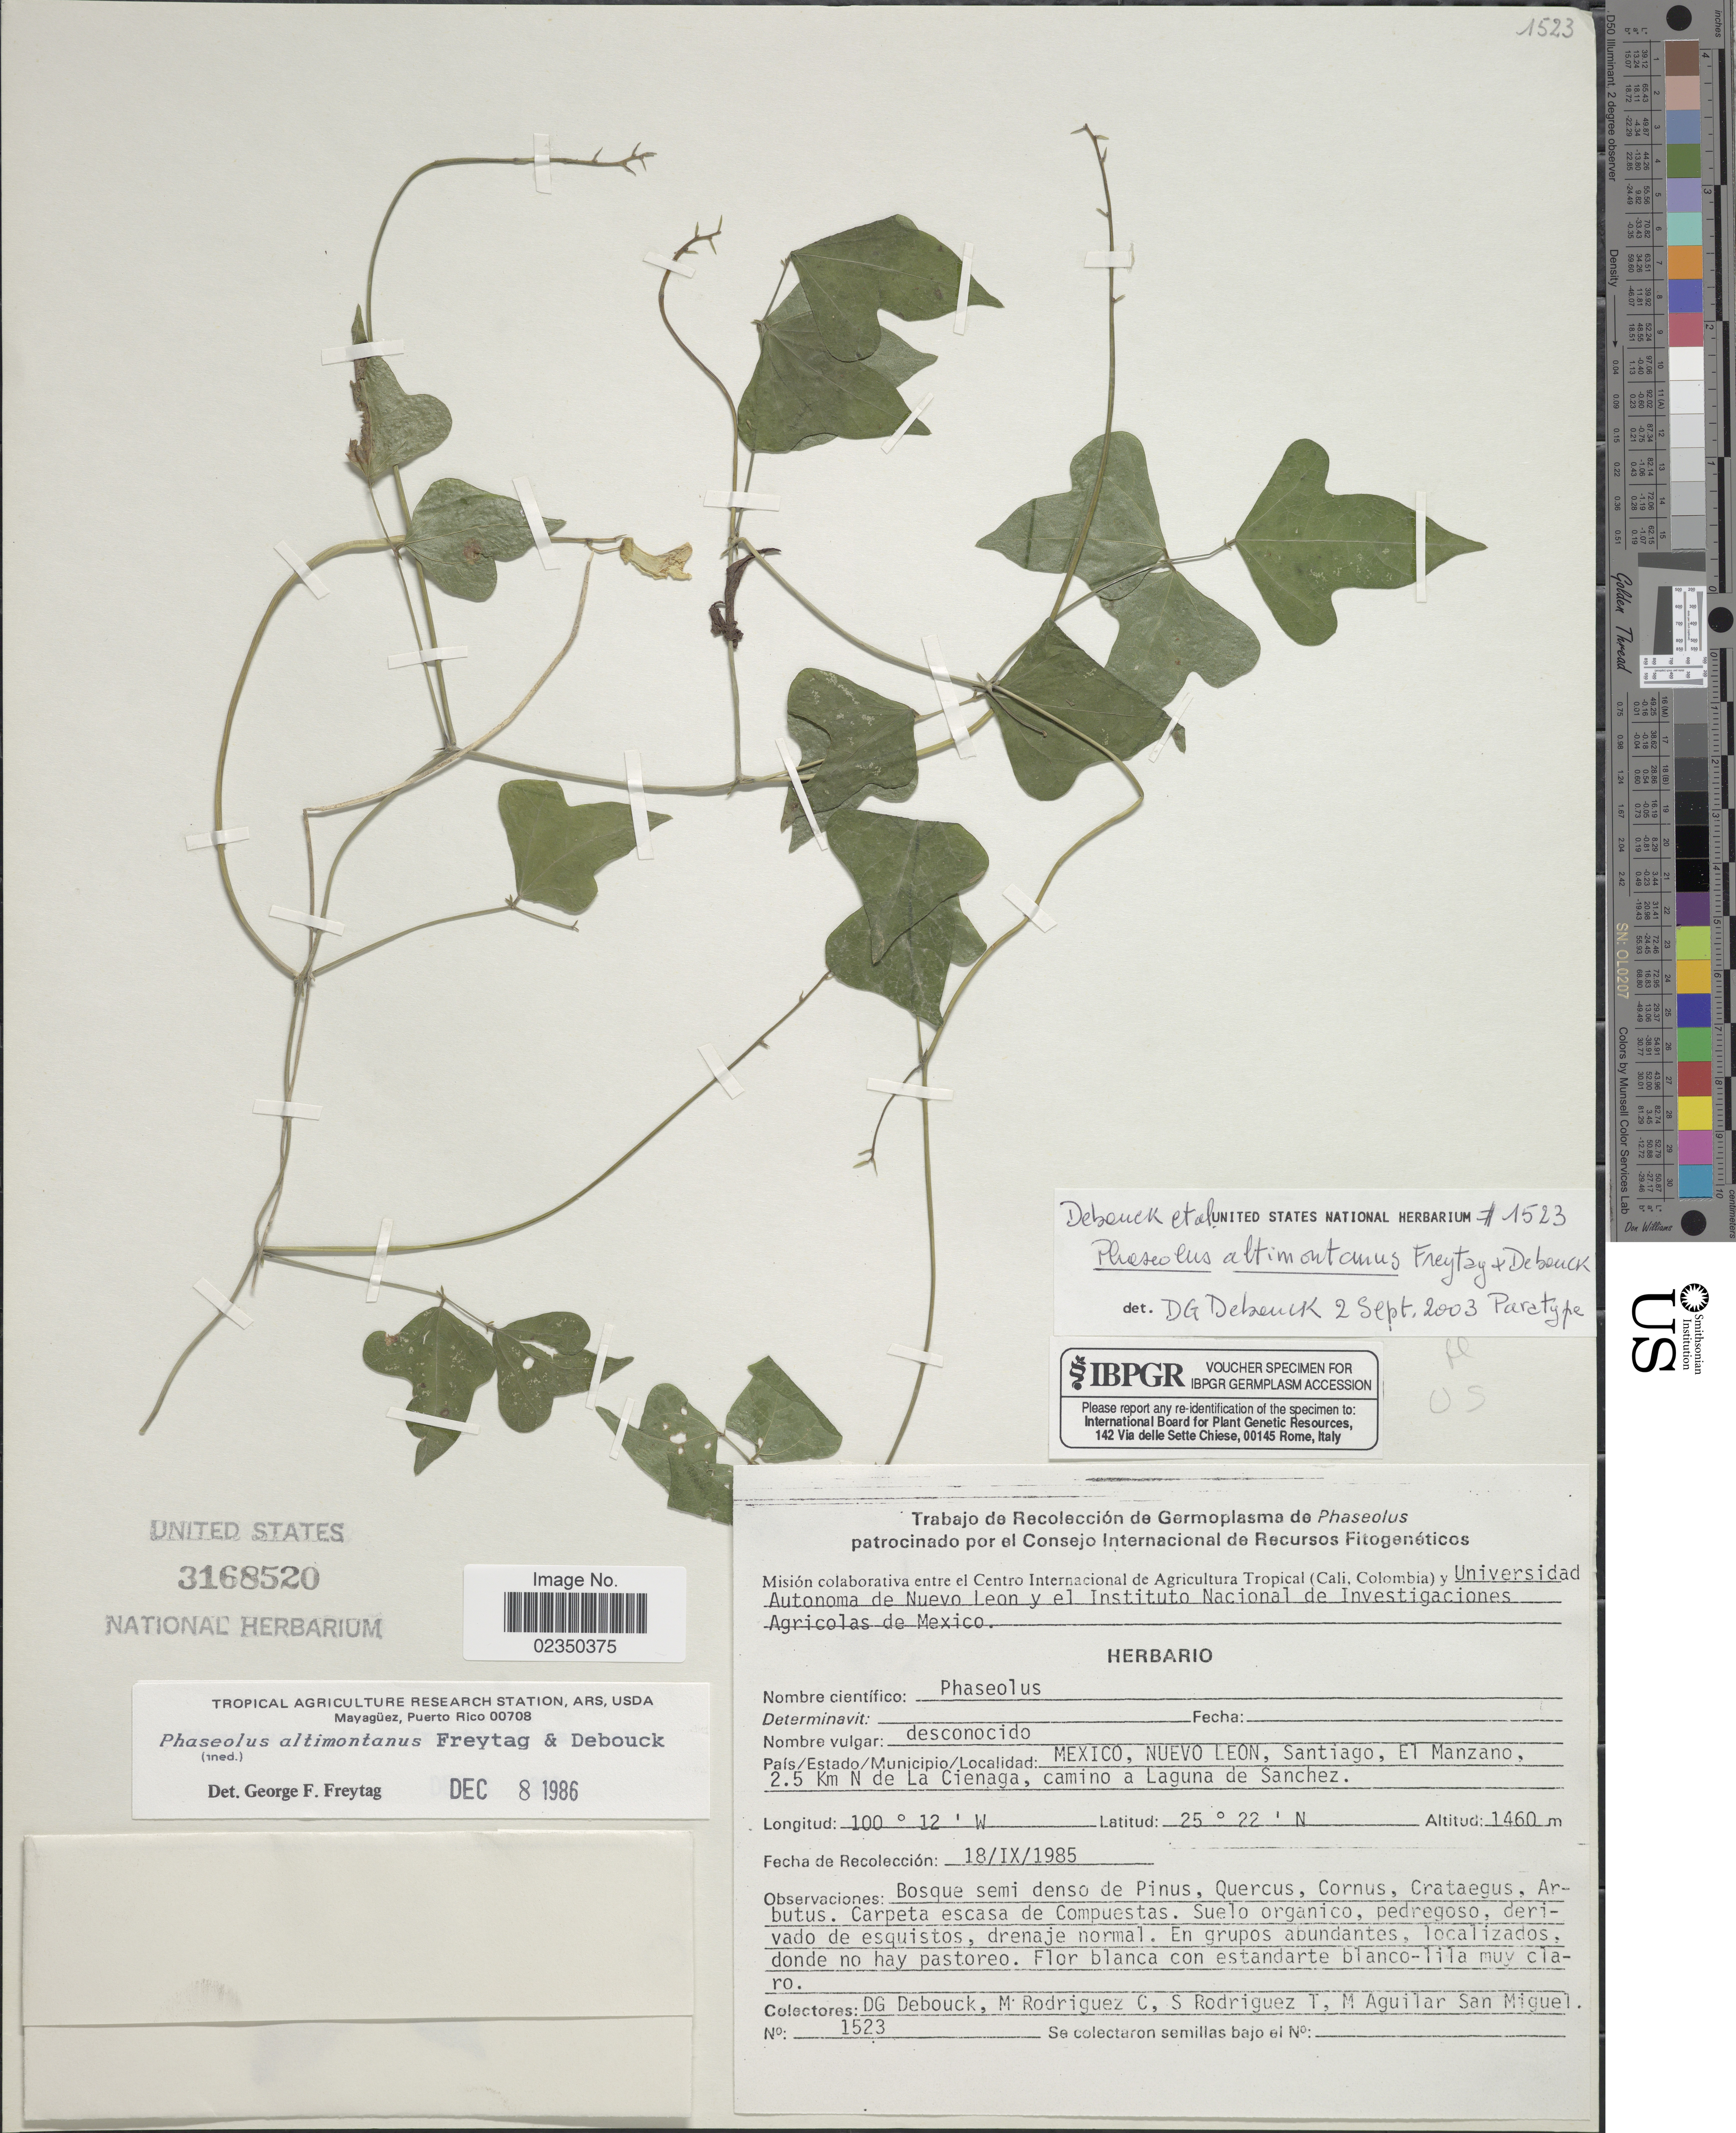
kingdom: Plantae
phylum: Tracheophyta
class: Magnoliopsida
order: Fabales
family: Fabaceae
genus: Phaseolus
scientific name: Phaseolus altimontanus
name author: Freytag & Debouck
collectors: D. Debouck, M. Rodriguez C., S. Rodriguez T. & M. San Miguel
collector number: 1523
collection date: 1985-09-18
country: Mexico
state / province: Nuevo León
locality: Santiago, El Manzano, 2.5 Km N de La Cienaga, camino a Laguna de Sanchez.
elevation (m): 1460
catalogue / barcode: US 3168520